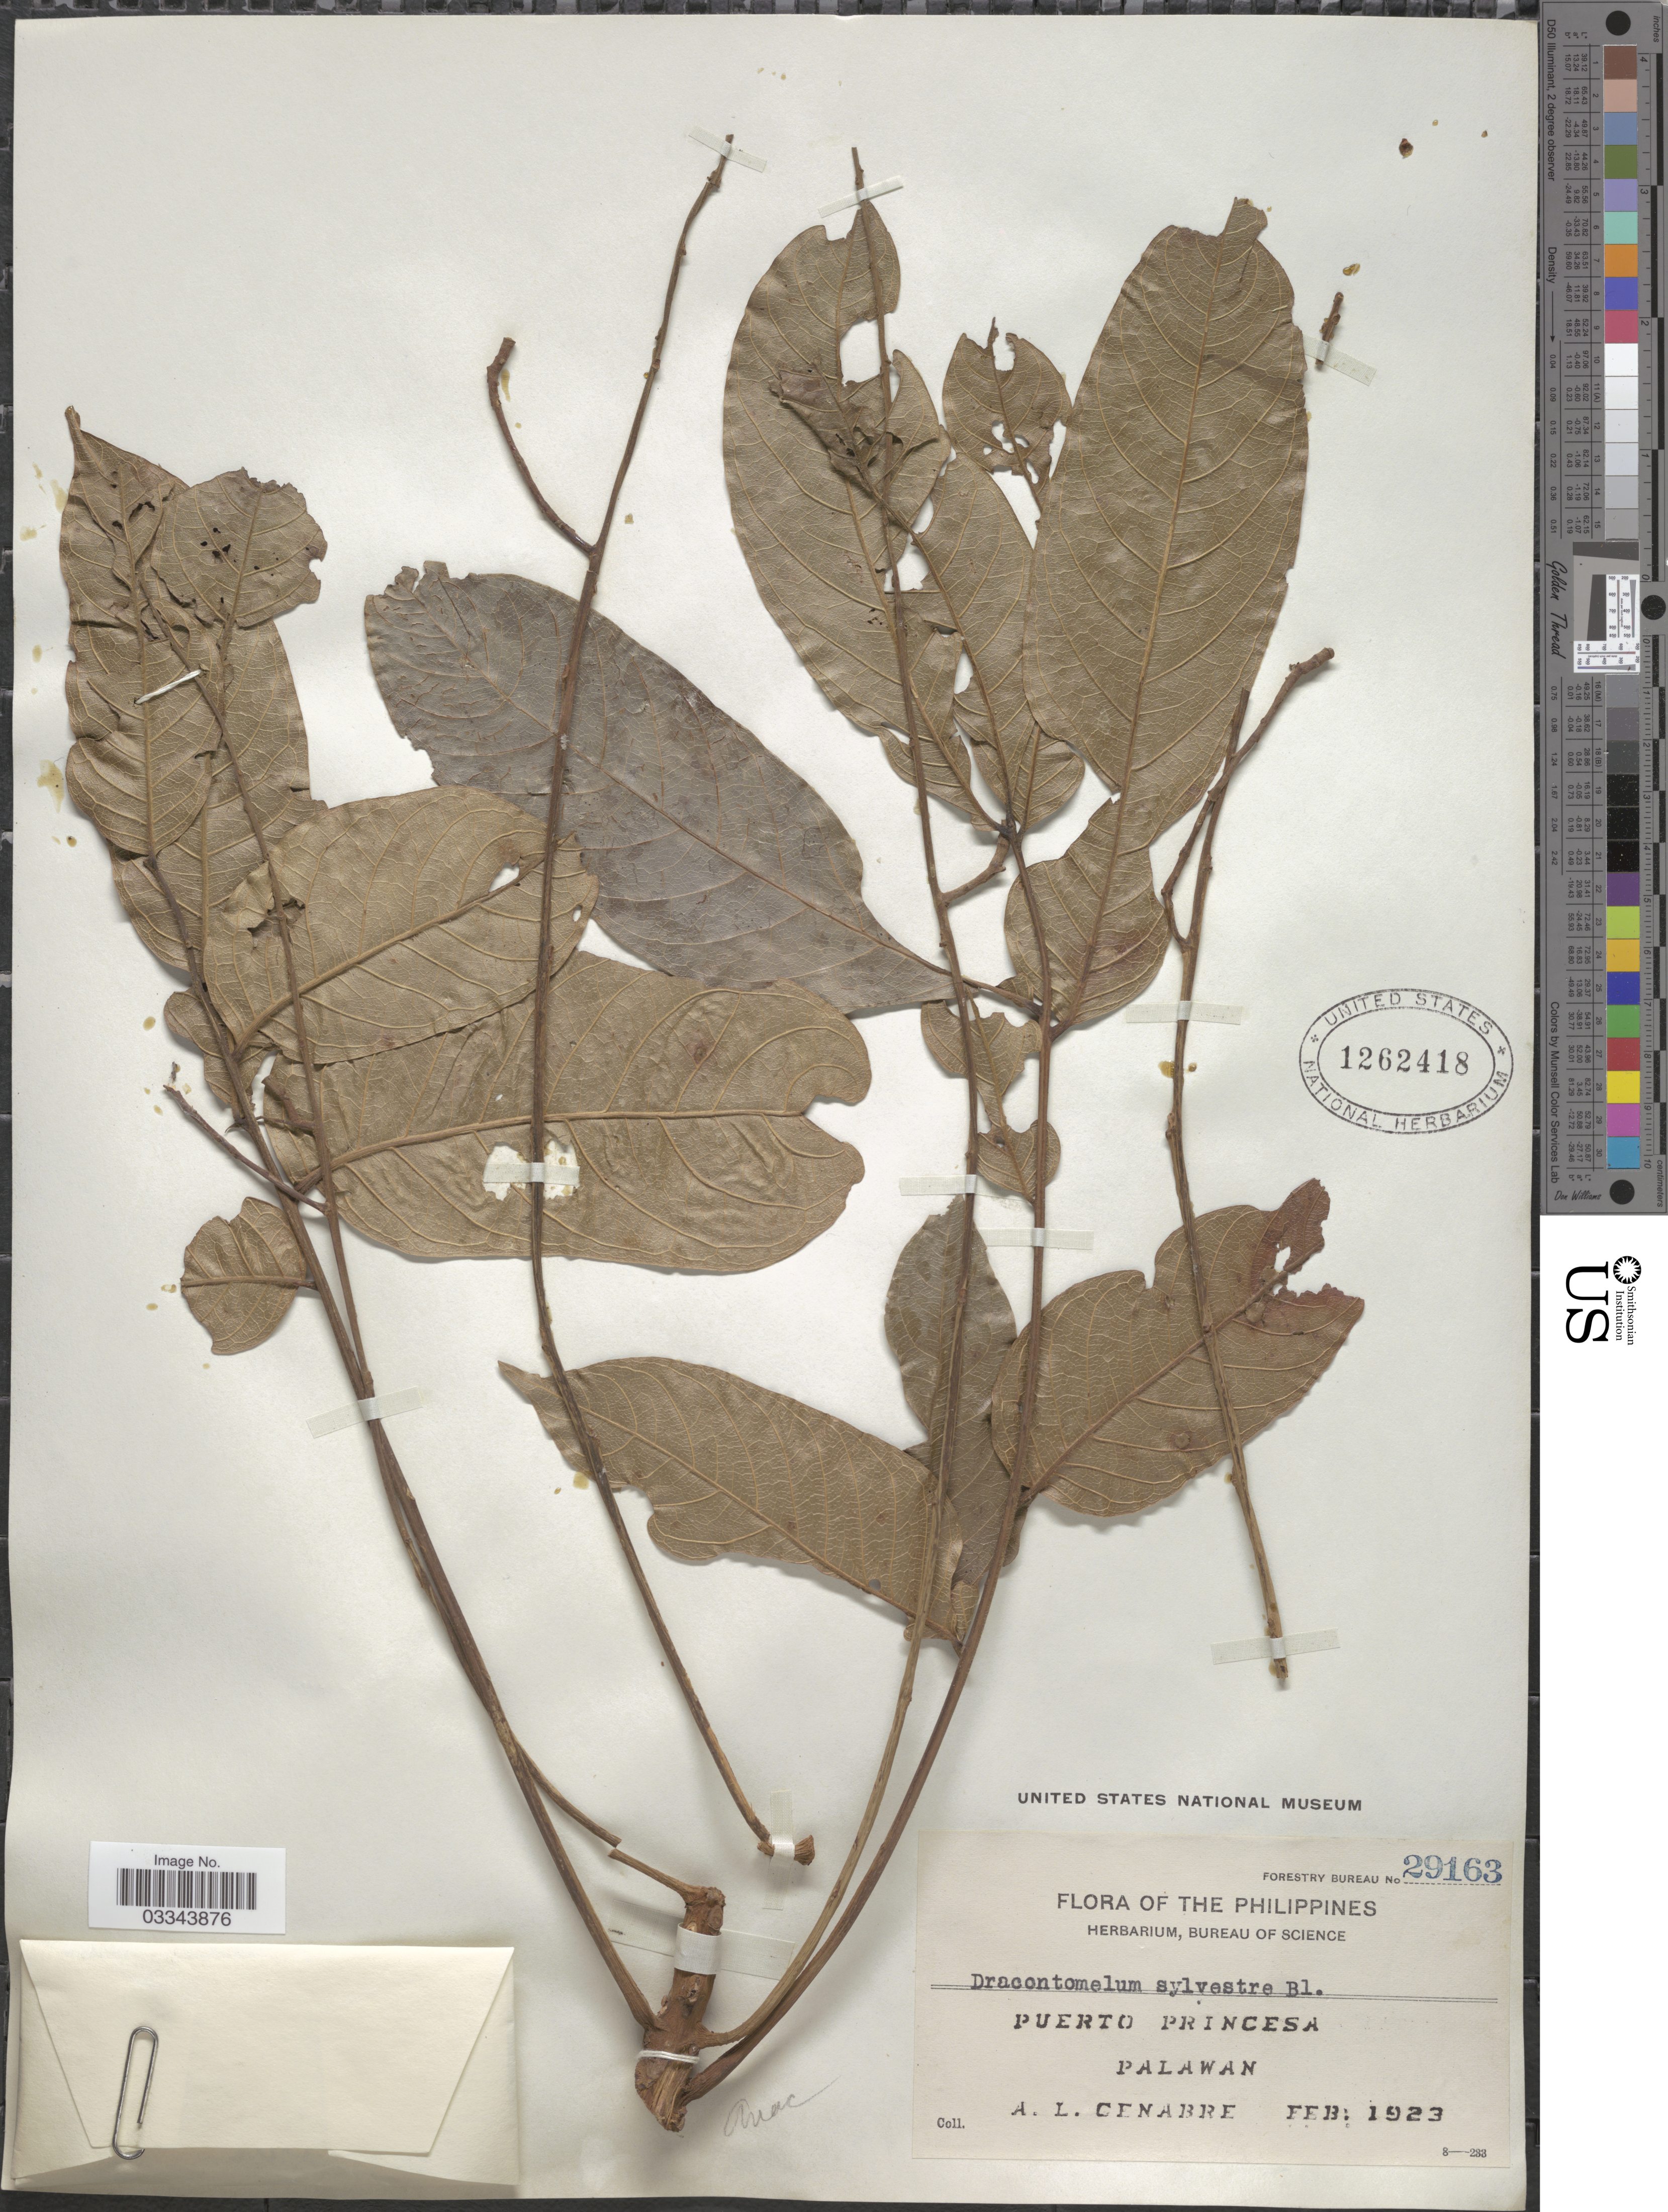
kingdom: Plantae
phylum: Tracheophyta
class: Magnoliopsida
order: Sapindales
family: Anacardiaceae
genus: Dracontomelon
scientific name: Dracontomelon sylvestre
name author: Blume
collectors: A. Cenabre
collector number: Forestry Bureau 29163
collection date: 1923-02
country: Philippines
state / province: Mimaropa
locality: Puerto Princesa, Palawan.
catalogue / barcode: US 1262418